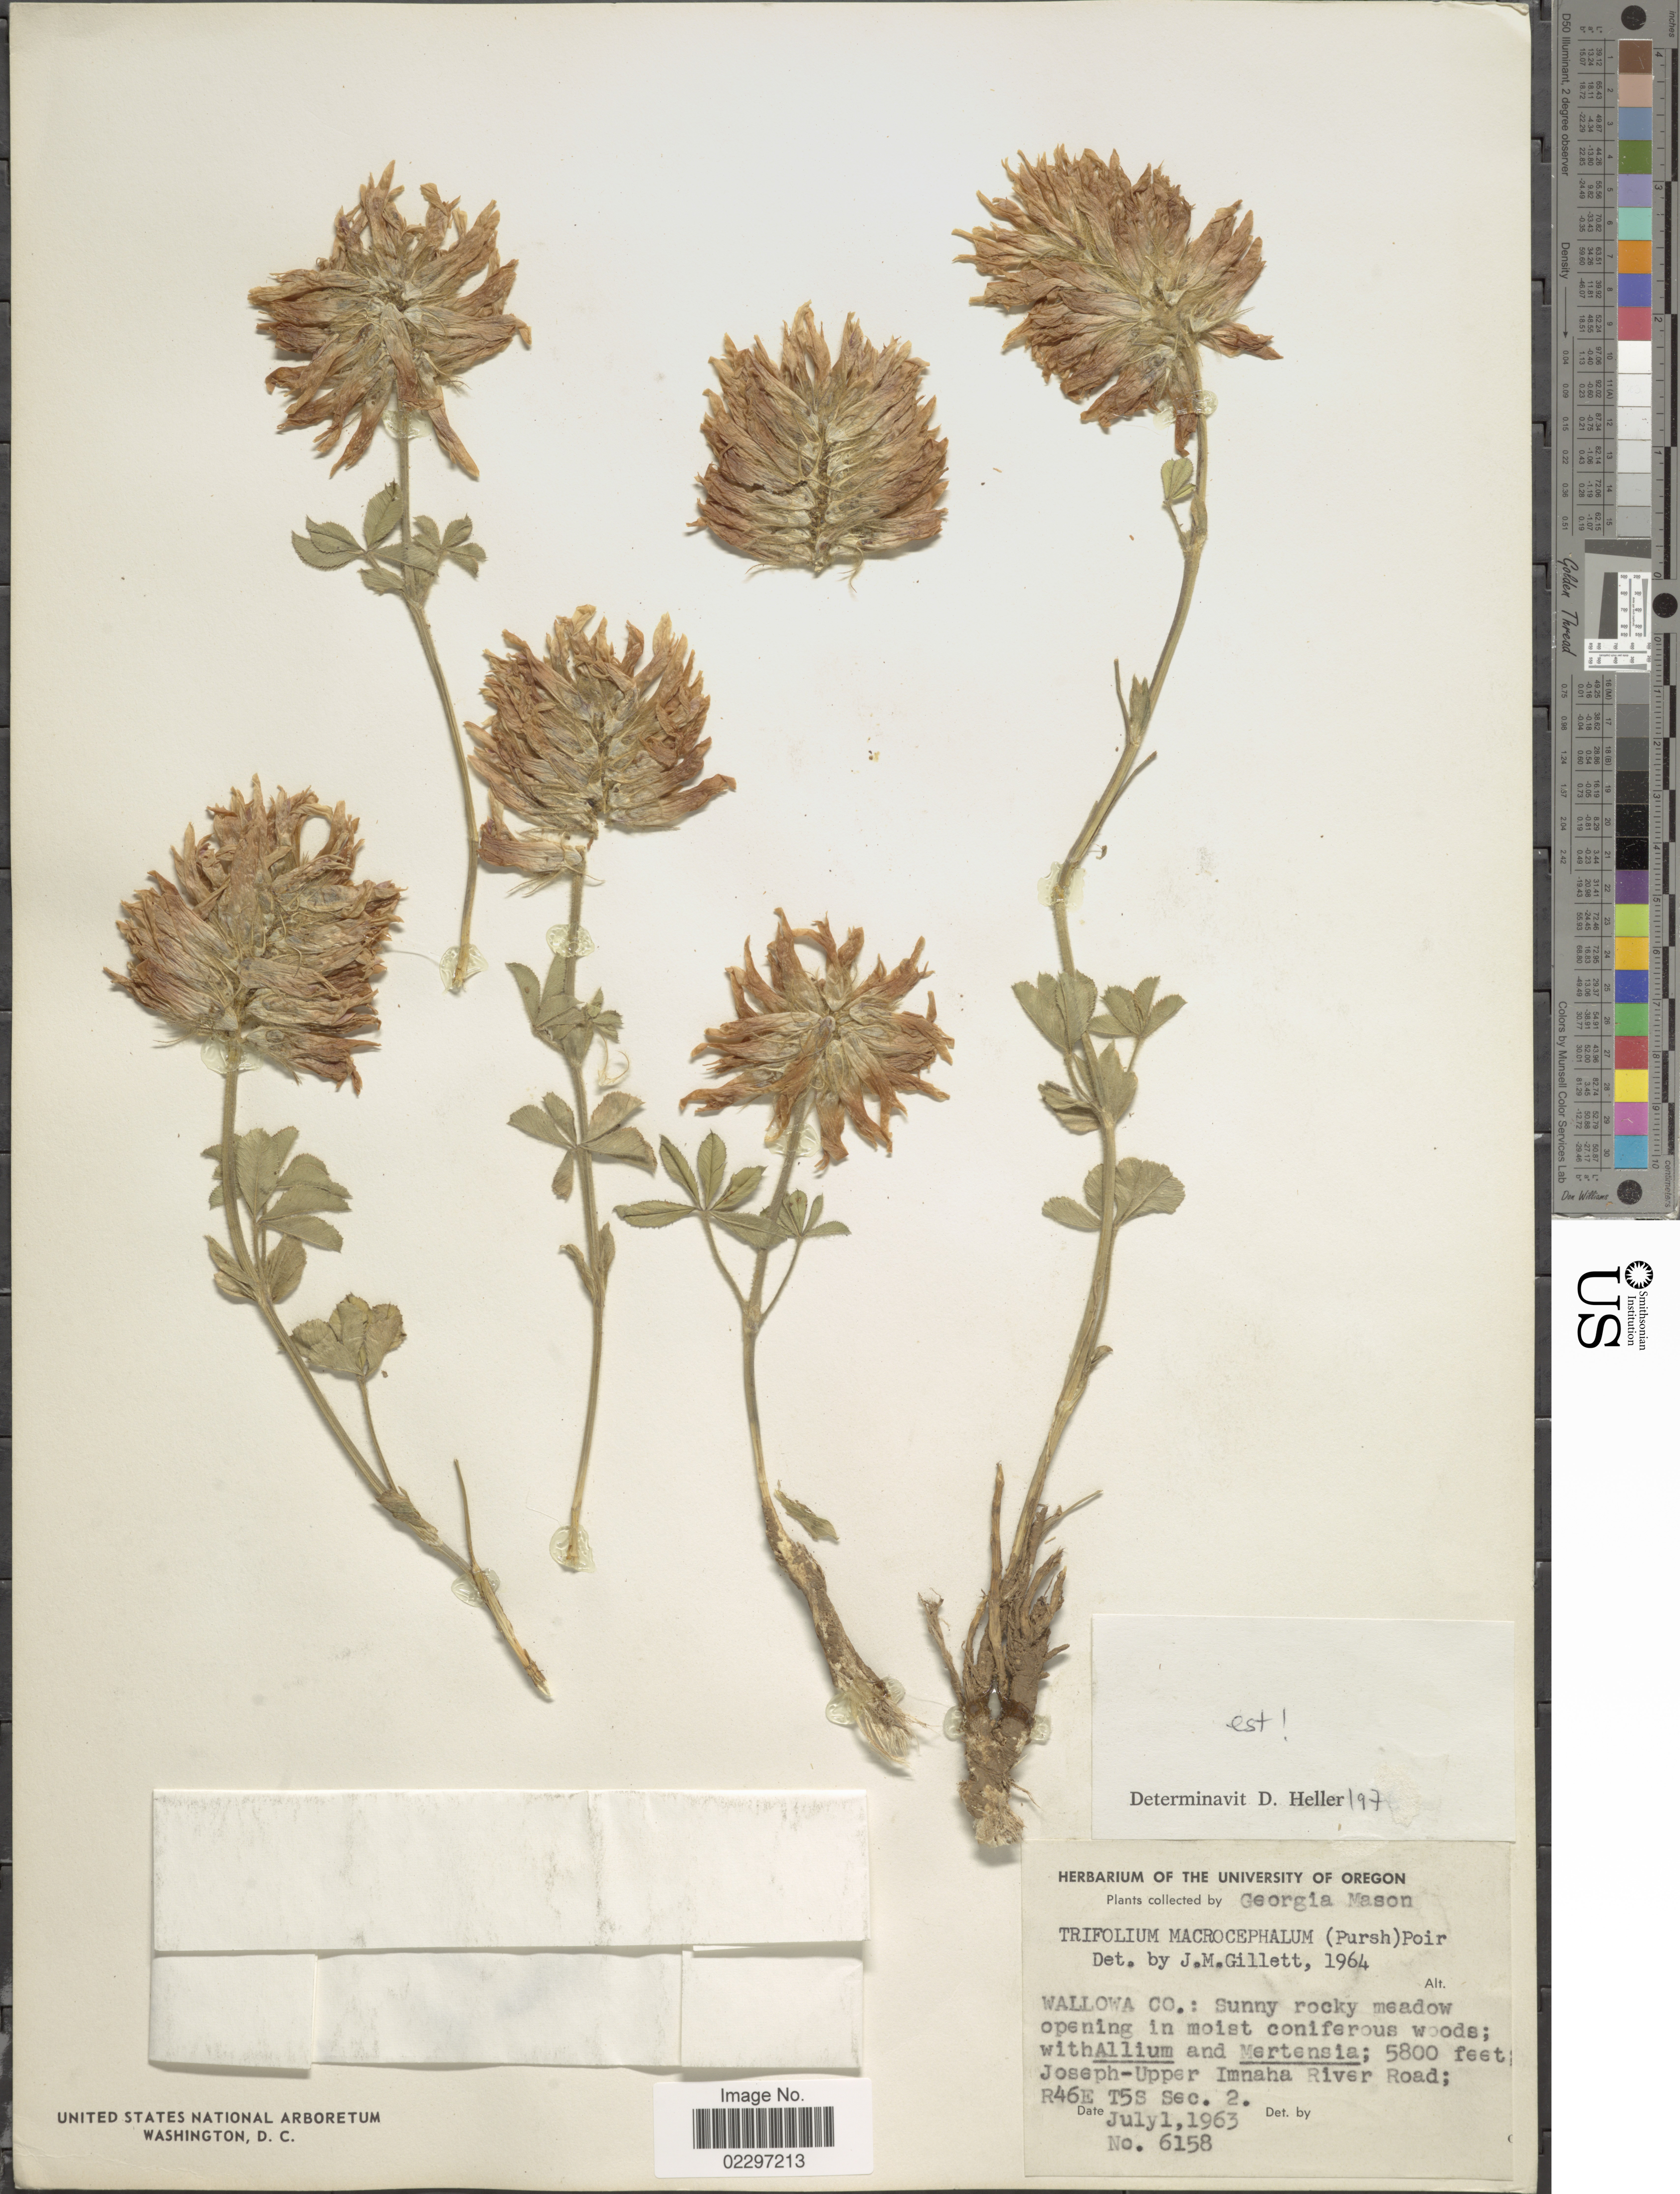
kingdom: Plantae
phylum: Tracheophyta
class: Magnoliopsida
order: Fabales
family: Fabaceae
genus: Trifolium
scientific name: Trifolium macrocephalum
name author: (Pursh) Poir.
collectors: G. Mason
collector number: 6158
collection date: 1963-07-01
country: United States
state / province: Oregon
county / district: Wallowa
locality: Wallowa Co.: Sunny rocky meadow opening in moist coniferous woods. Joseph-Upper Imnaha River Road; R46E T5S Sec. 2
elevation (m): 1768